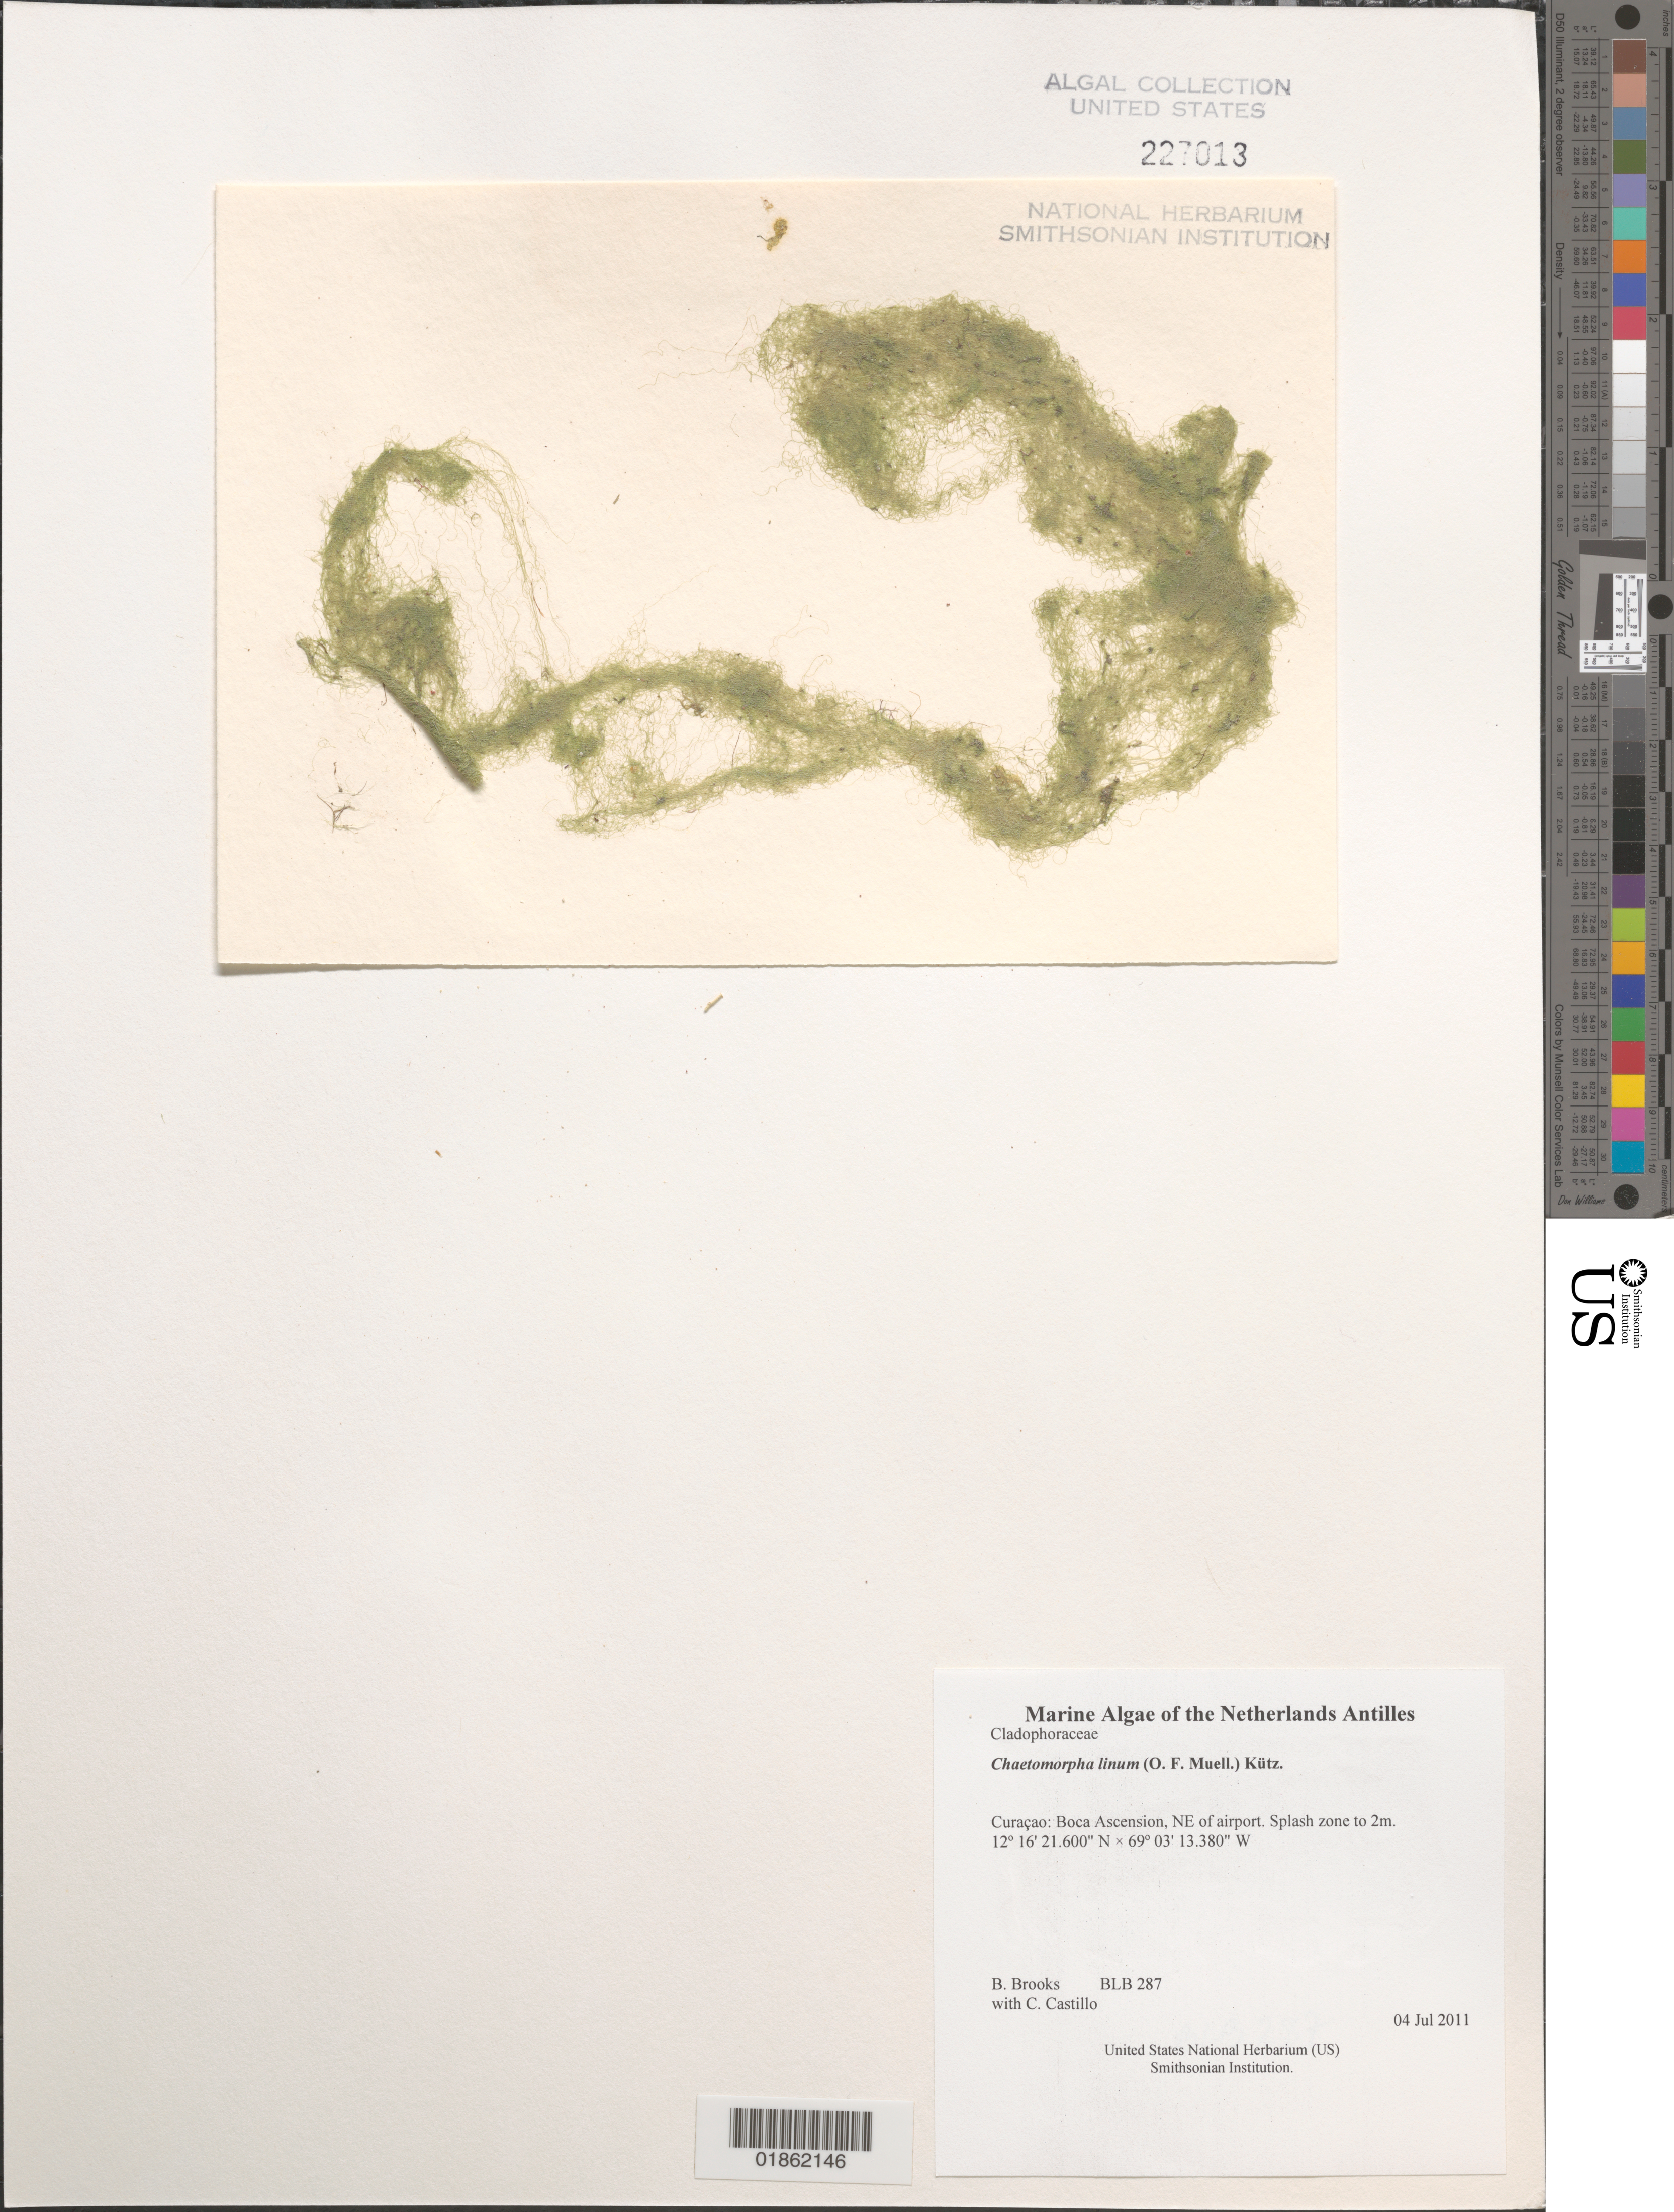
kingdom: Plantae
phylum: Chlorophyta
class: Ulvophyceae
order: Cladophorales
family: Cladophoraceae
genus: Chaetomorpha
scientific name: Chaetomorpha linum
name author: (O.F. Muell.) Kütz.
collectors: B. Brooks & C. Castillo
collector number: BLB 287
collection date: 2011-07-04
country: Curaçao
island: Curaçao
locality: Boca Ascension, NE of airport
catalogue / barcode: US 227013